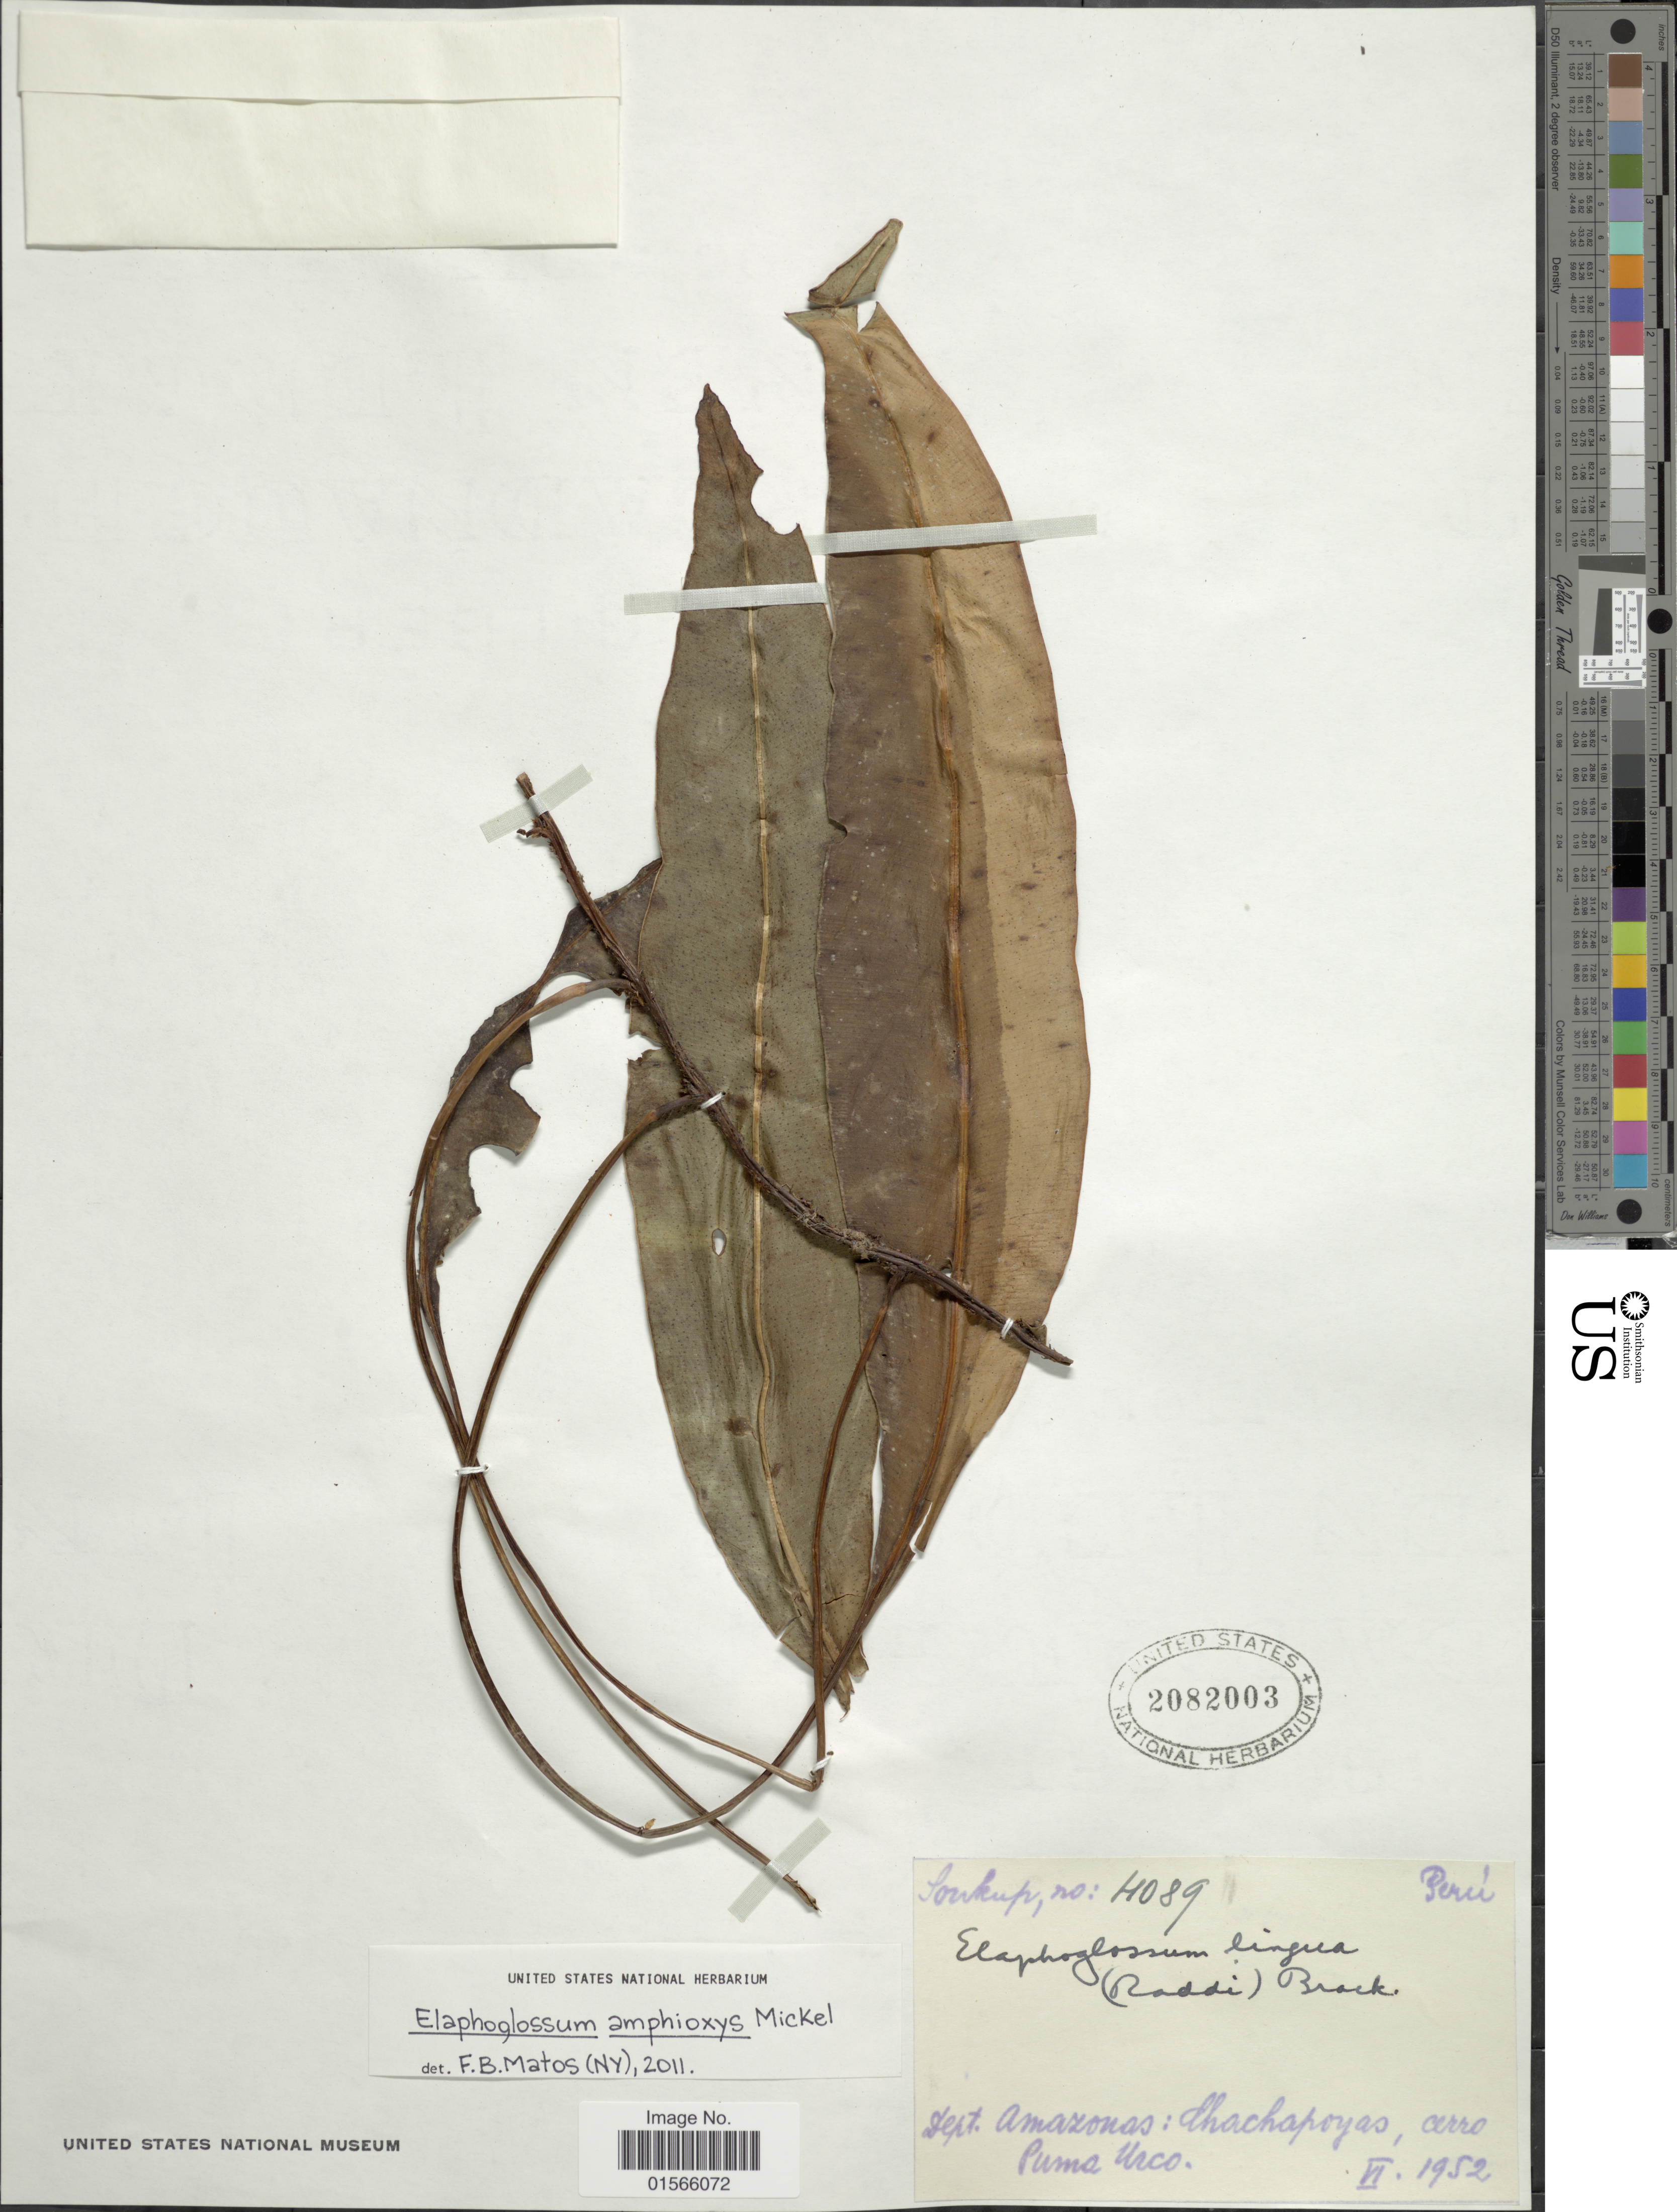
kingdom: Plantae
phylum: Tracheophyta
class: Polypodiopsida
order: Polypodiales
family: Dryopteridaceae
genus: Elaphoglossum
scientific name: Elaphoglossum amphioxys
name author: Mickel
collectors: -- Soukup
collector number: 4089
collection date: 1952-06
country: Peru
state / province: Amazonas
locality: Dept. Amazonas: Chachapoyas, cerro Puma Urco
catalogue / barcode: US 2082003